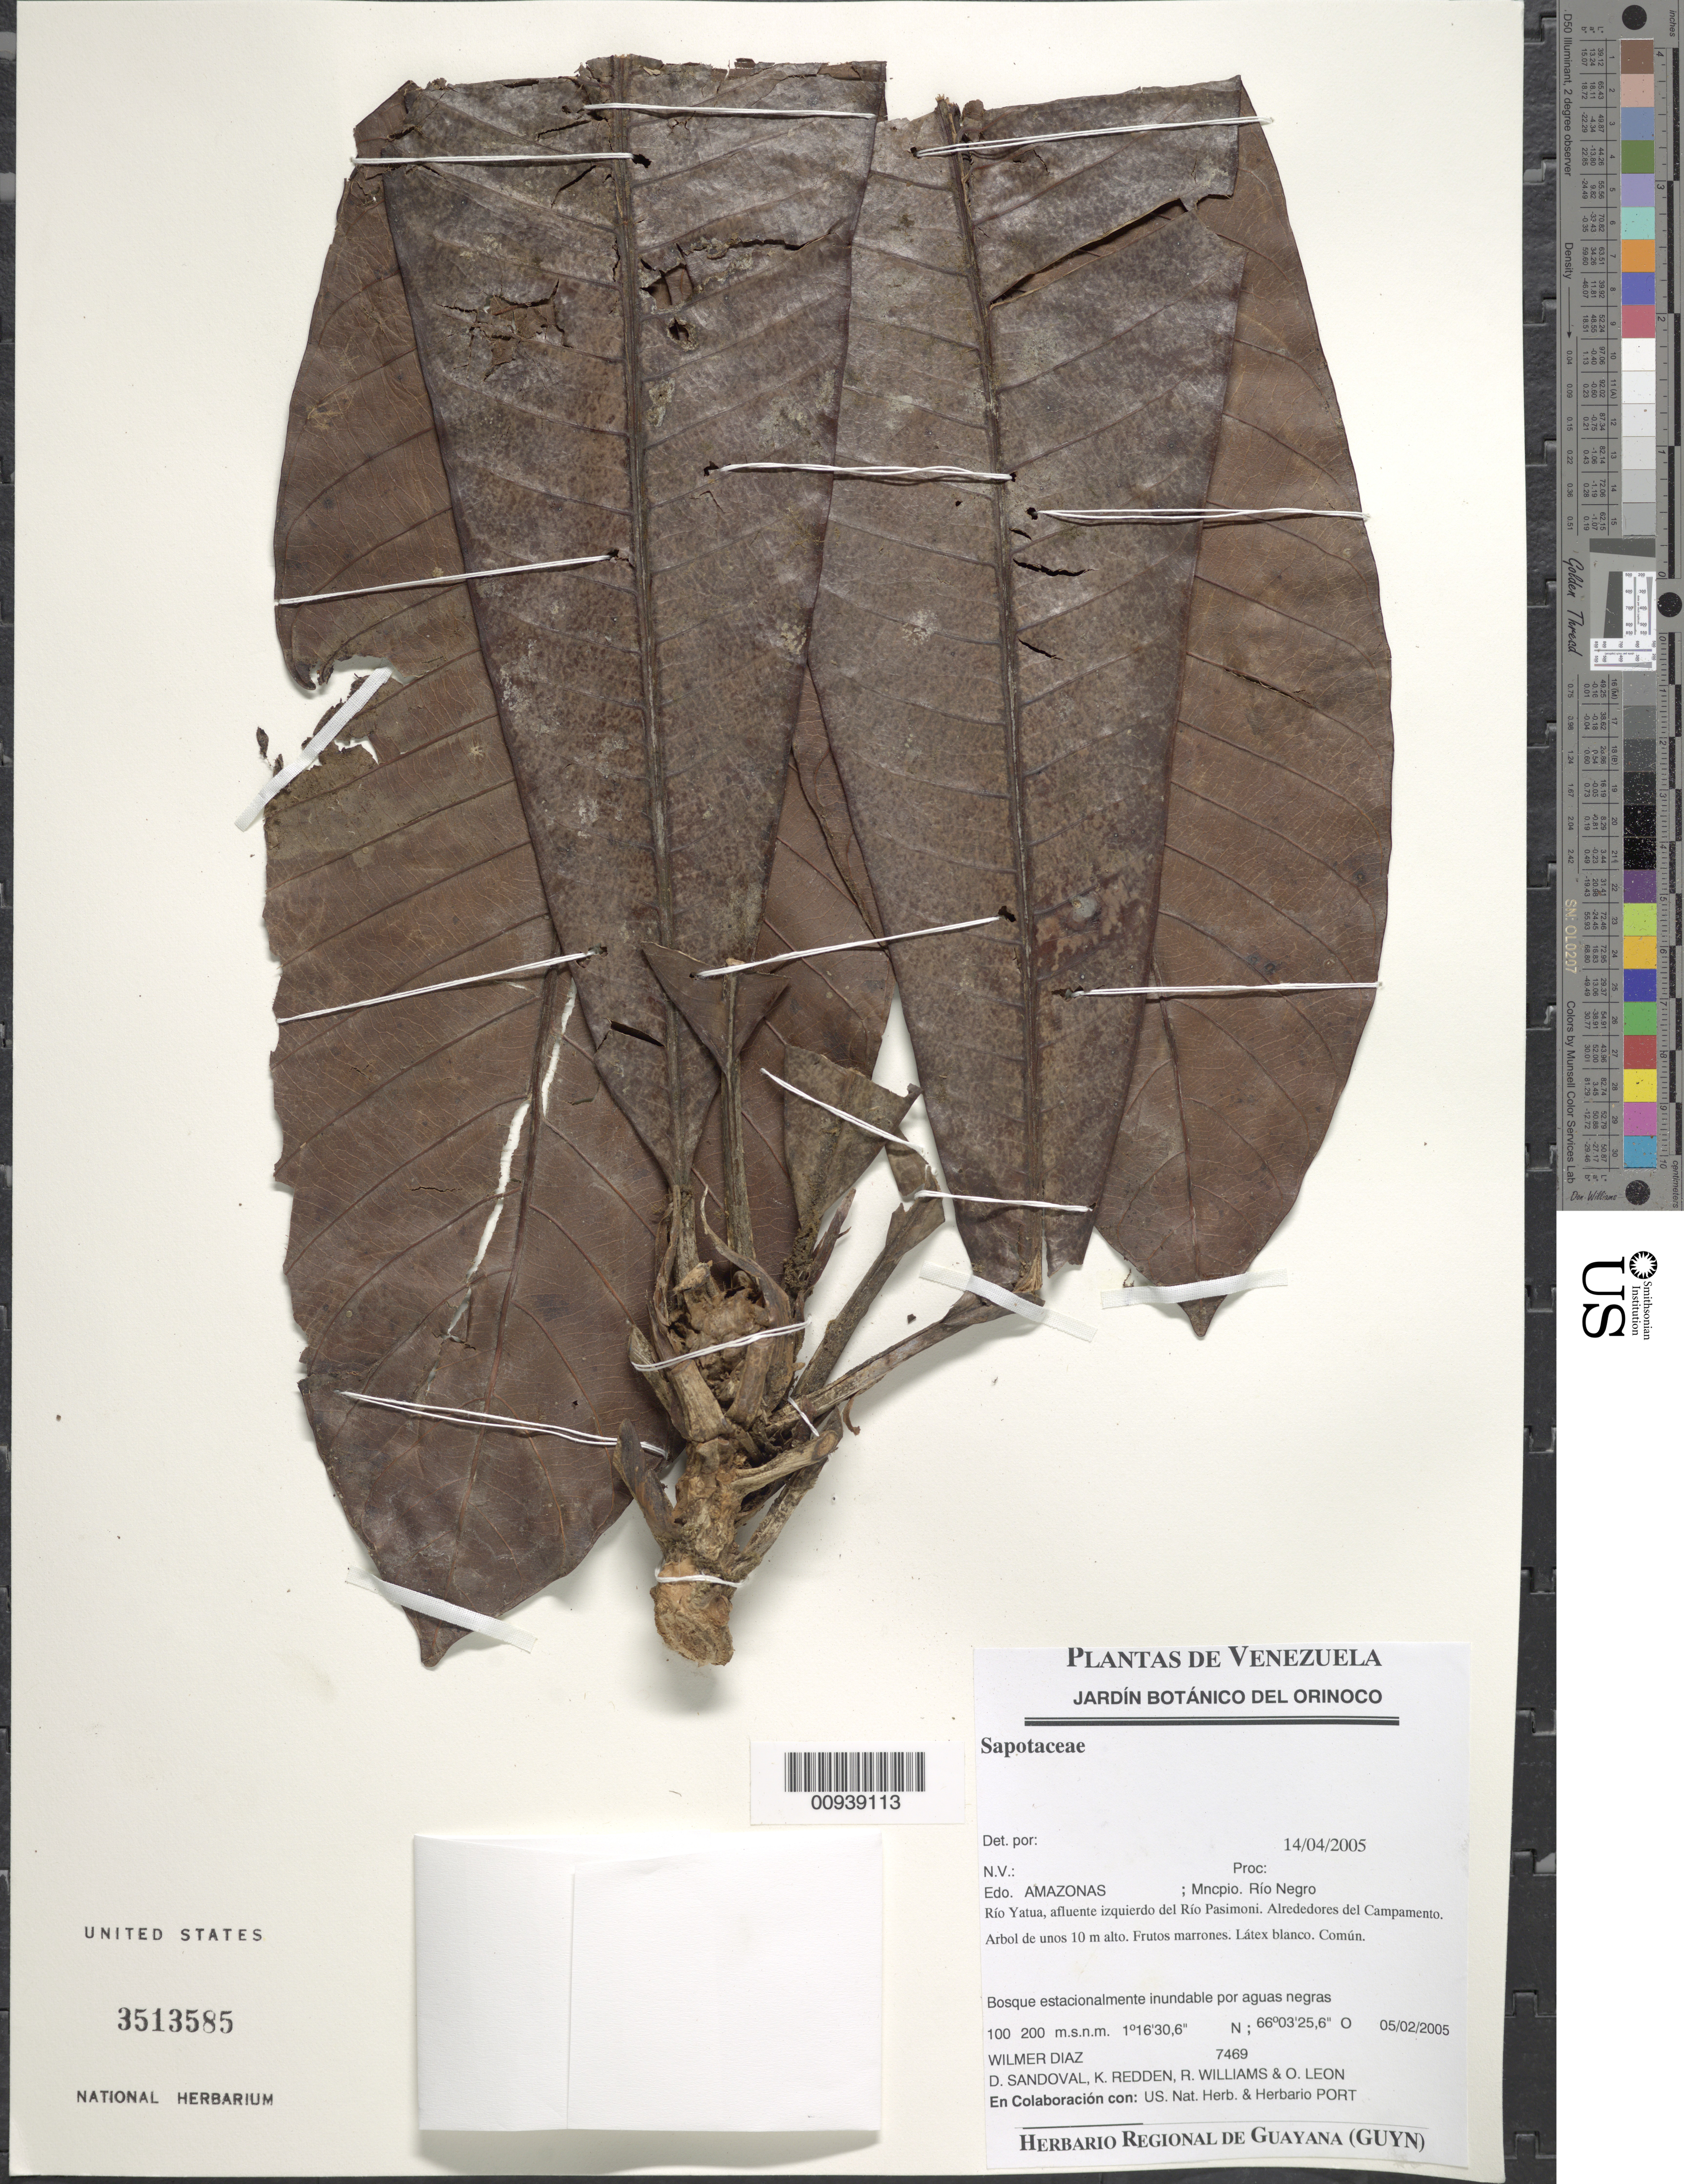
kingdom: Plantae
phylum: Tracheophyta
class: Magnoliopsida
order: Ericales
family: Sapotaceae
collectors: W. Díaz P., D. Sandoval, K. M. Redden, R. Williams & O. León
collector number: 7469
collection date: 2005-02-05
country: Venezuela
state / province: Amazonas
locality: Mncpio. Río Negro, Río Yatua, afluente izquierdo del Río Pasimoni. Alrededores del Campamento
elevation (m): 100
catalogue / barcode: US 3513585